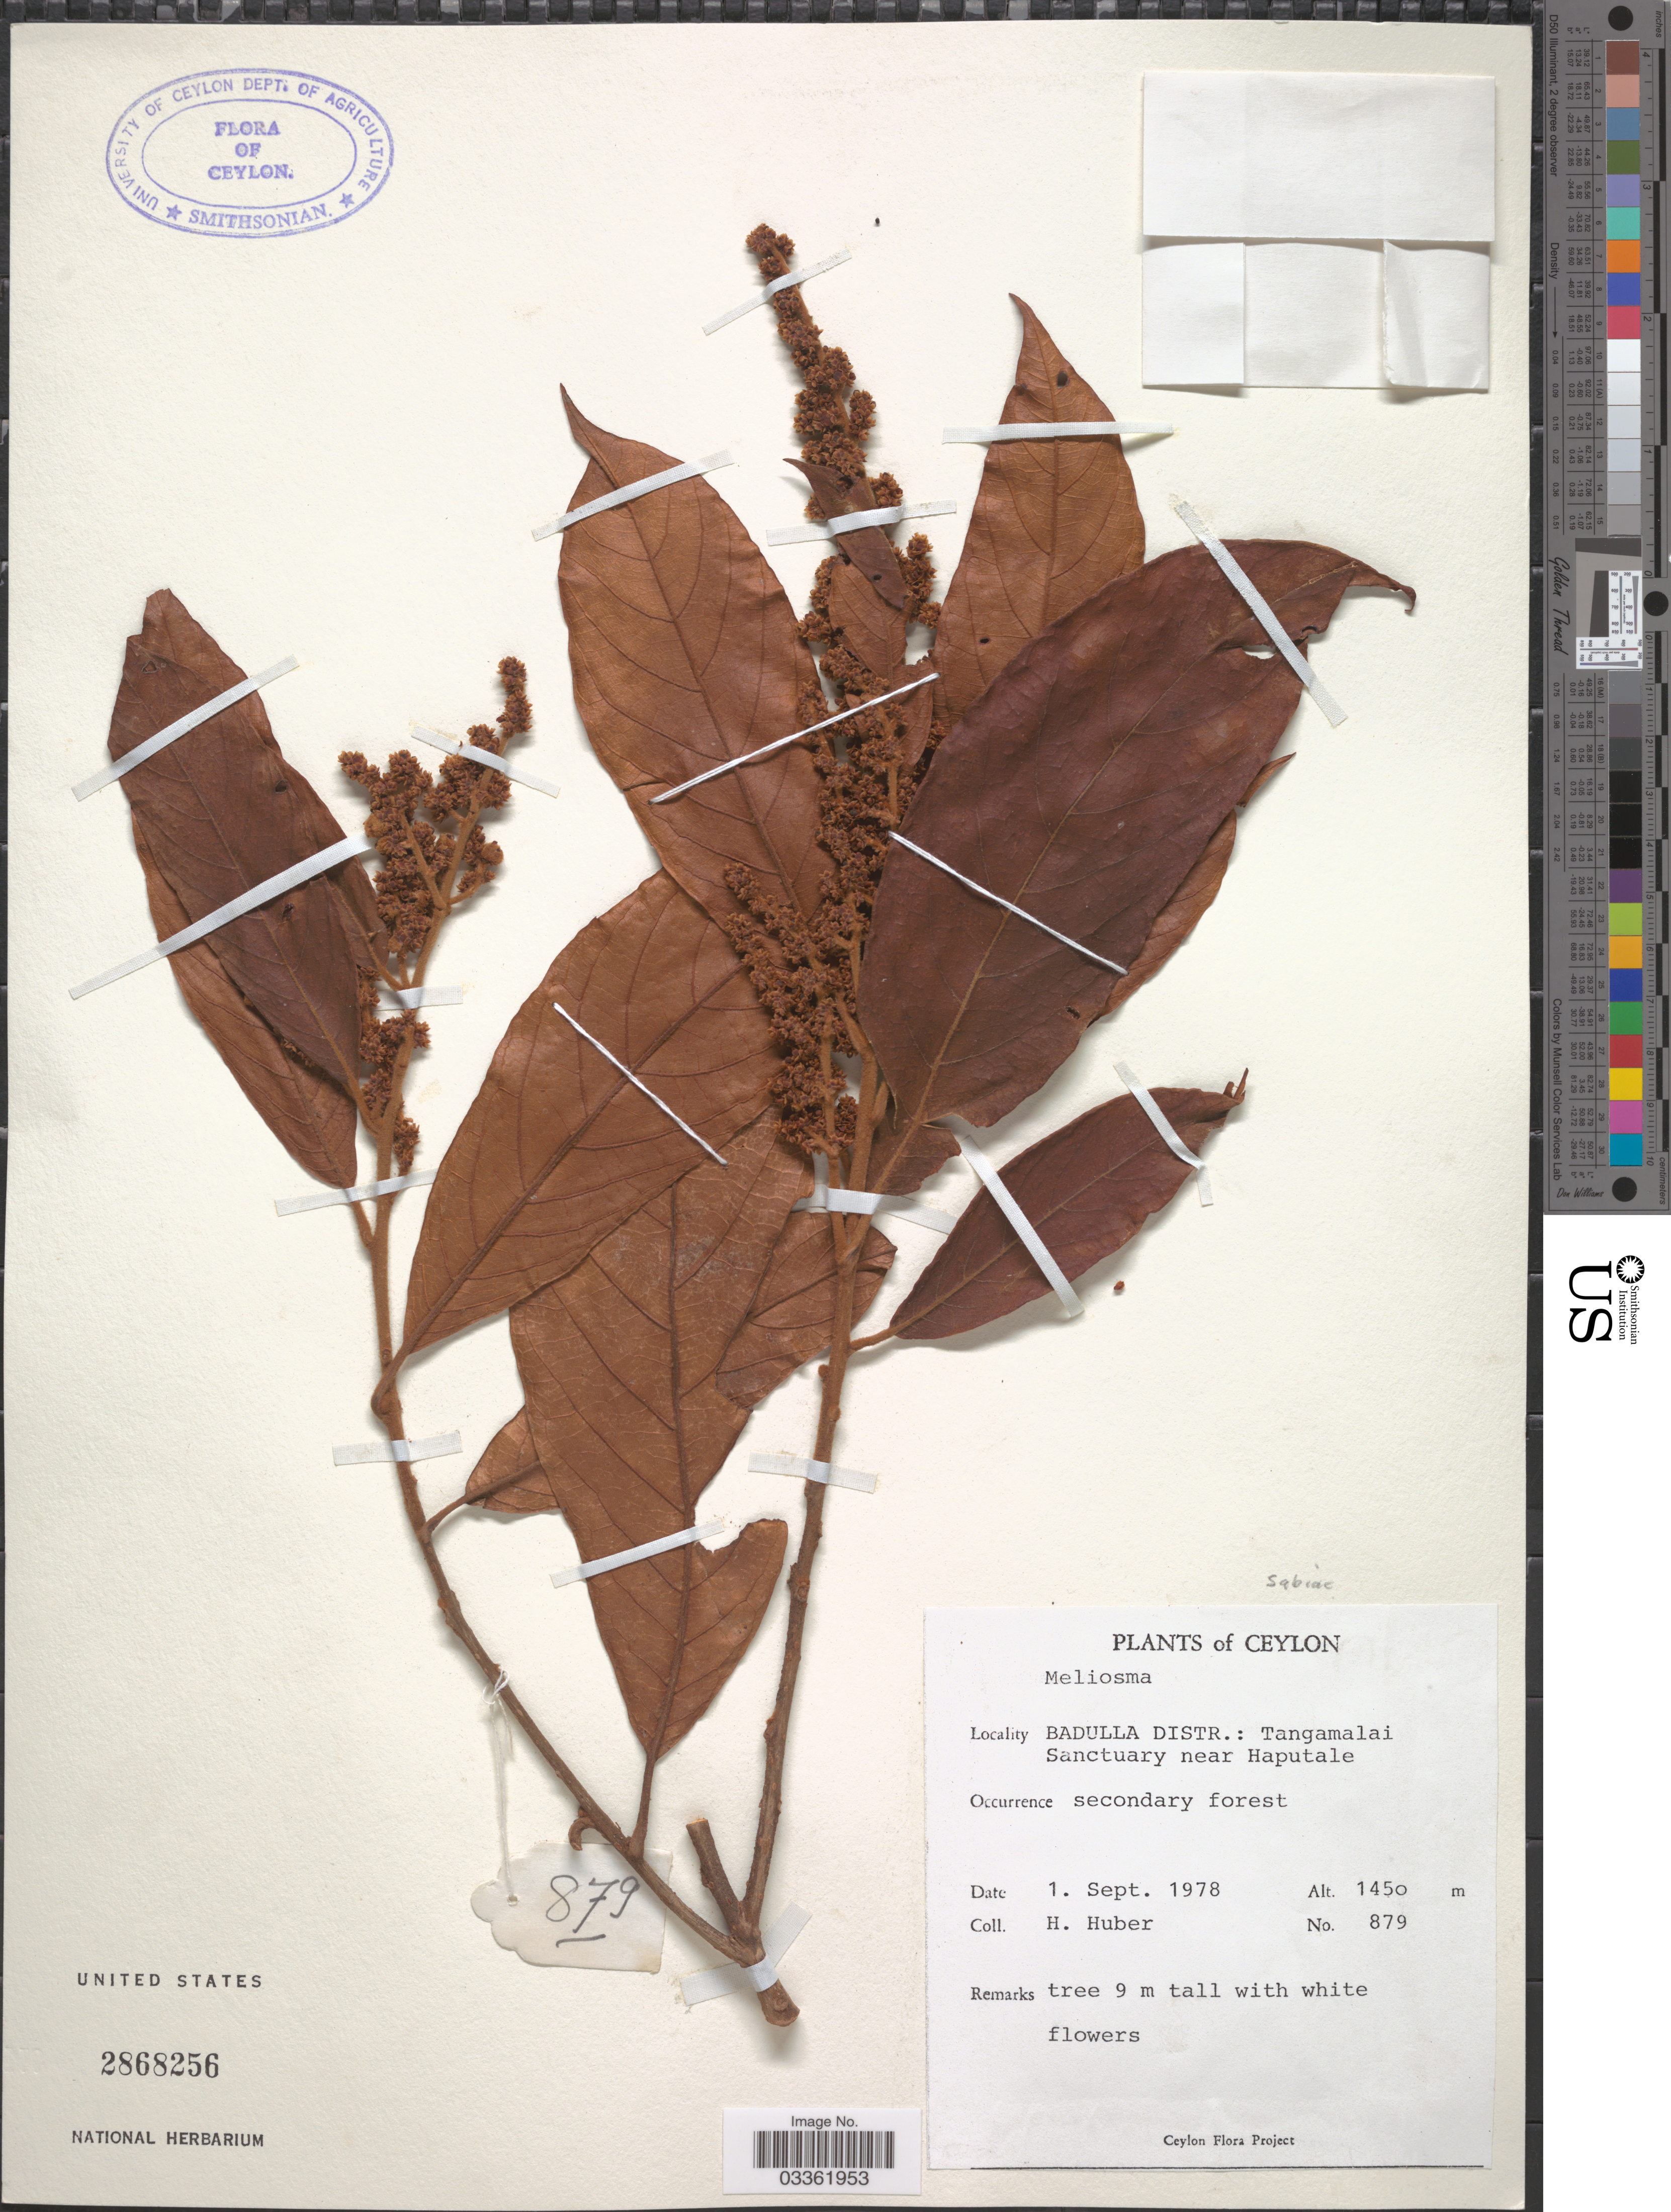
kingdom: Plantae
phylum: Tracheophyta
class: Magnoliopsida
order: Proteales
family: Sabiaceae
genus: Meliosma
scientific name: Meliosma sp.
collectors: H. Huber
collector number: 879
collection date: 1978-09-01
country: Sri Lanka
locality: Ceylon, Badulla Distr.: Tangamalai Sanctuary near Haputale.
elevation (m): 1450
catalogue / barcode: US 2868256